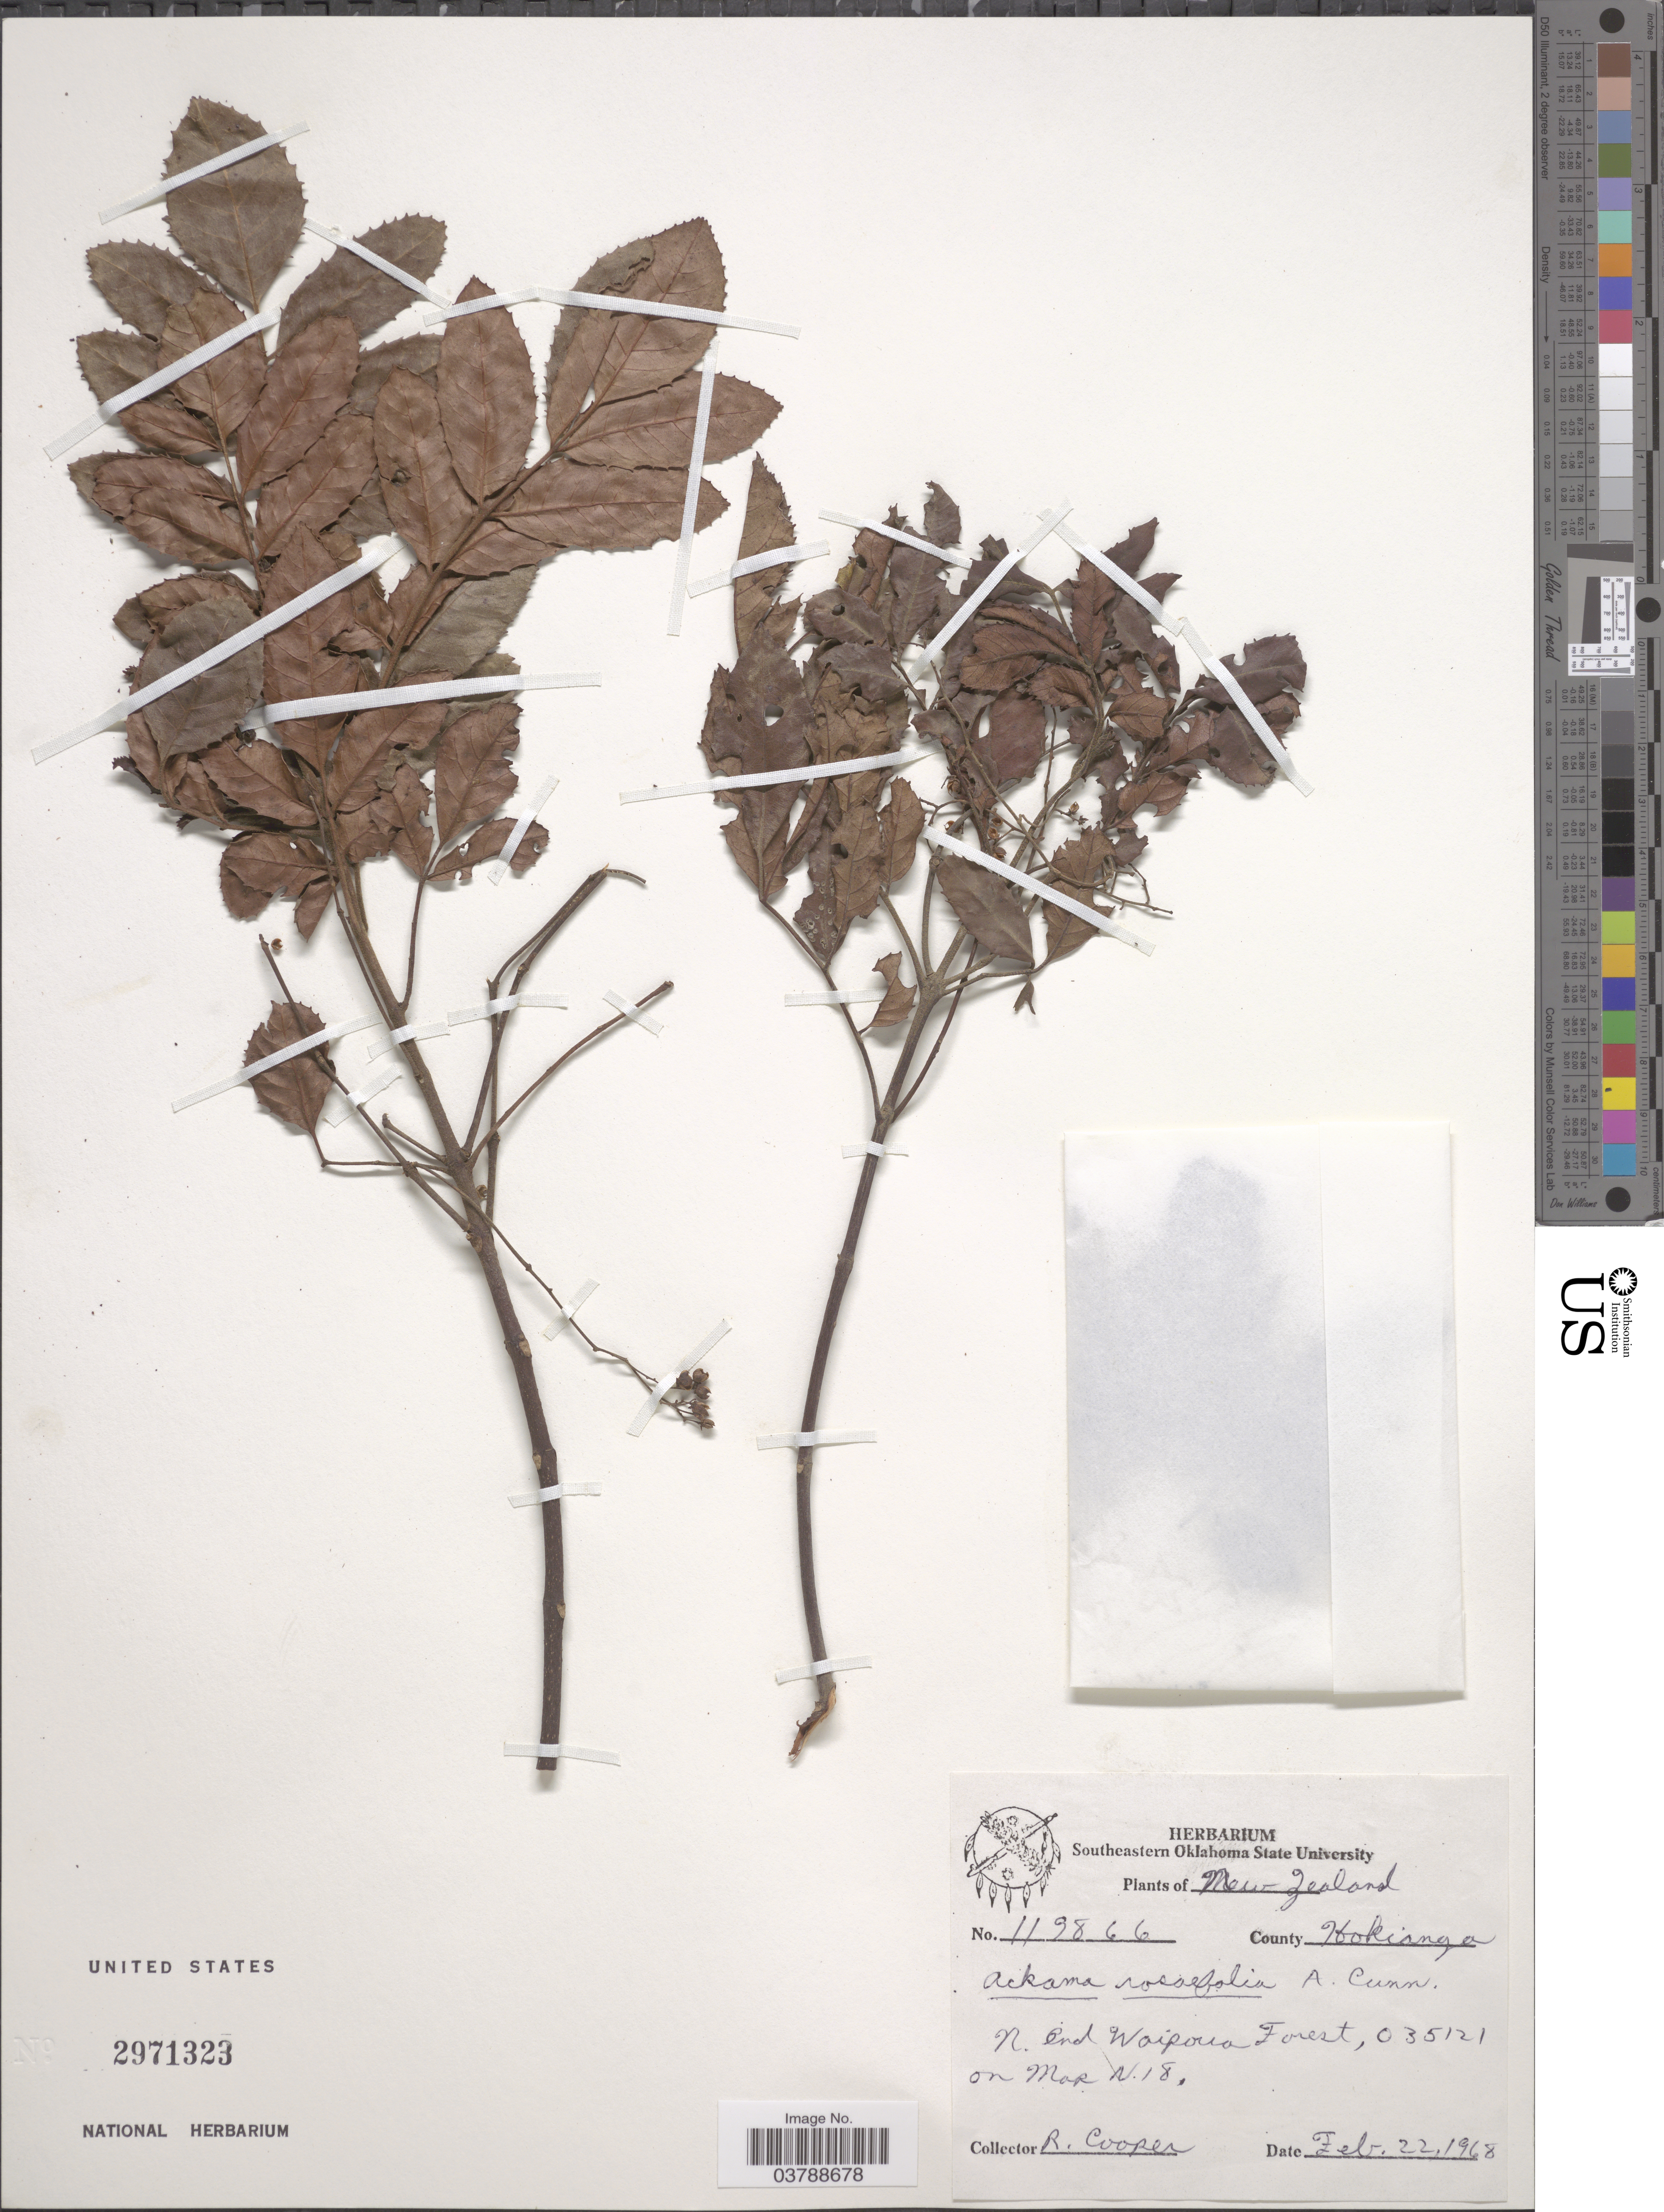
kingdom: Plantae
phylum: Tracheophyta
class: Magnoliopsida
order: Oxalidales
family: Cunoniaceae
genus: Caldcluvia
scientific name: Caldcluvia rosifolia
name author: (A. Cunn.) Hoogland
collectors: R. Cooper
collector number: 119866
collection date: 1968-02-22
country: New Zealand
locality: County Hokianga. N. End Waipoua Forest, 035121 on Map* N. 18.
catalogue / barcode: US 2971323